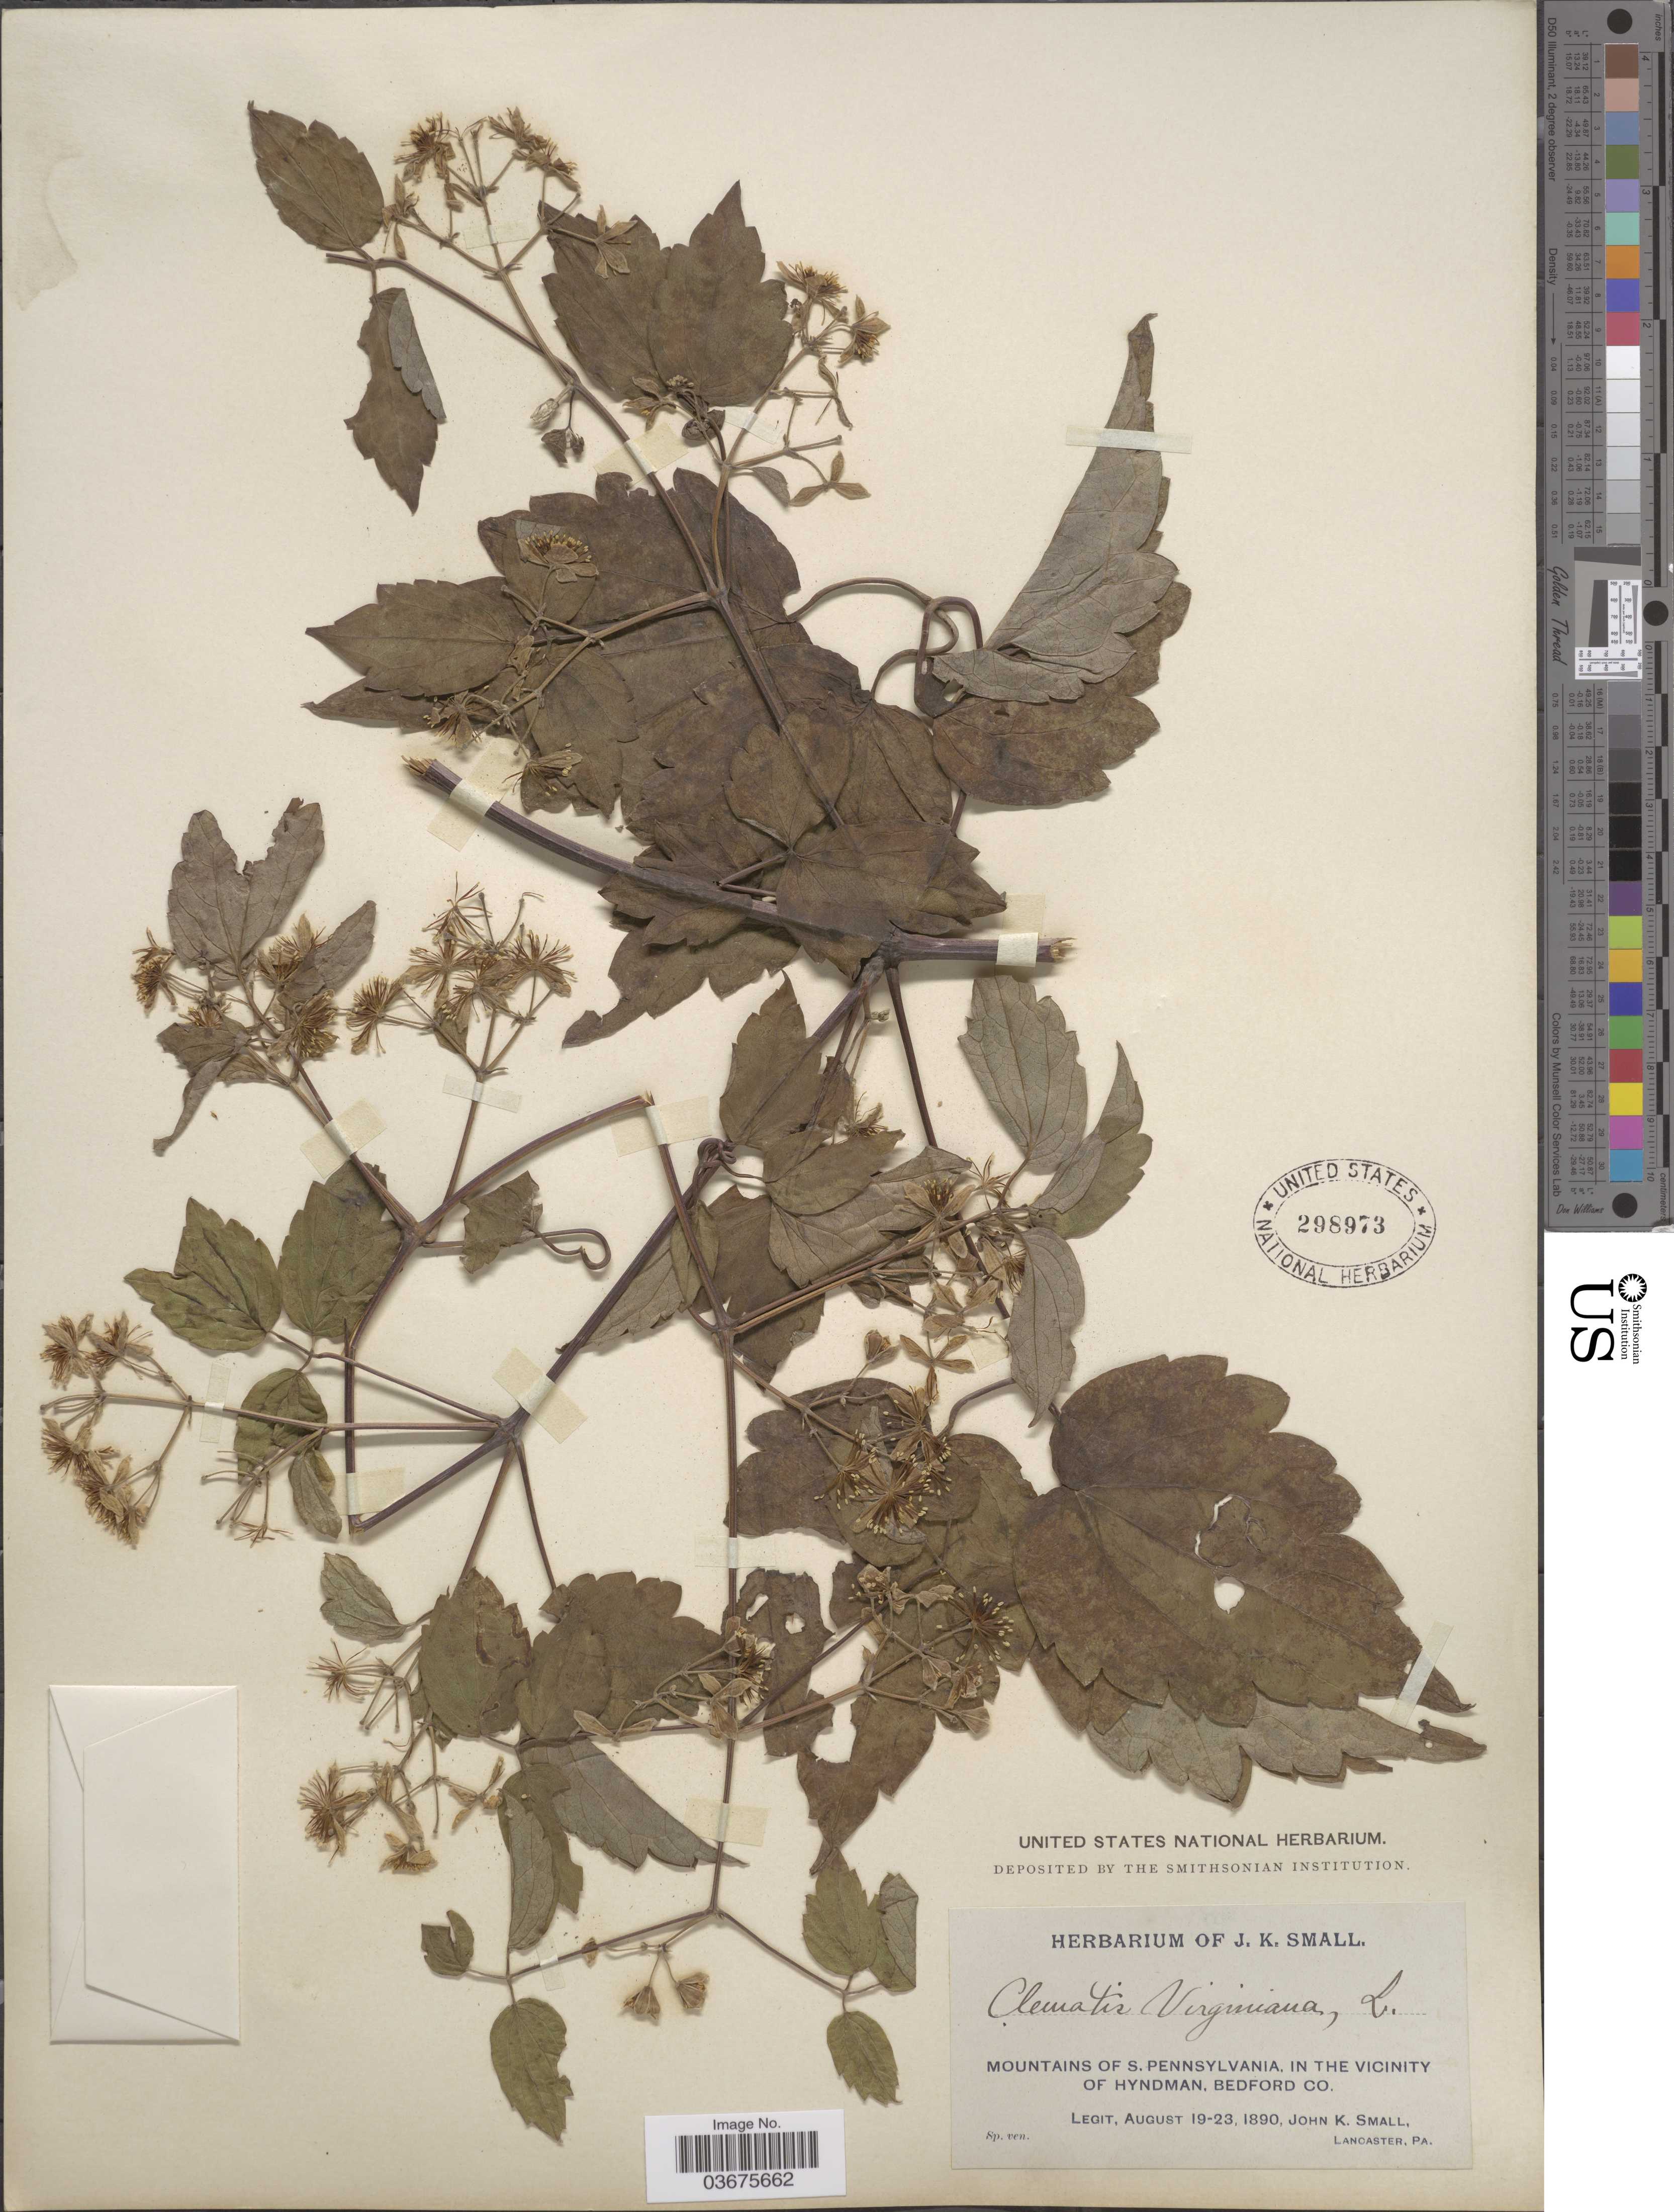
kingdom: Plantae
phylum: Tracheophyta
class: Magnoliopsida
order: Ranunculales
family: Ranunculaceae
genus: Clematis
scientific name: Clematis virginiana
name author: L.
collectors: J. K. Small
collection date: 1890-08-19/1890-08-23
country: United States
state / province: Pennsylvania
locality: Mountains of S. Pennsylvania, in the vicinity of Hyndman, Bedford Co. Lancaster, PA.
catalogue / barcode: US 298973